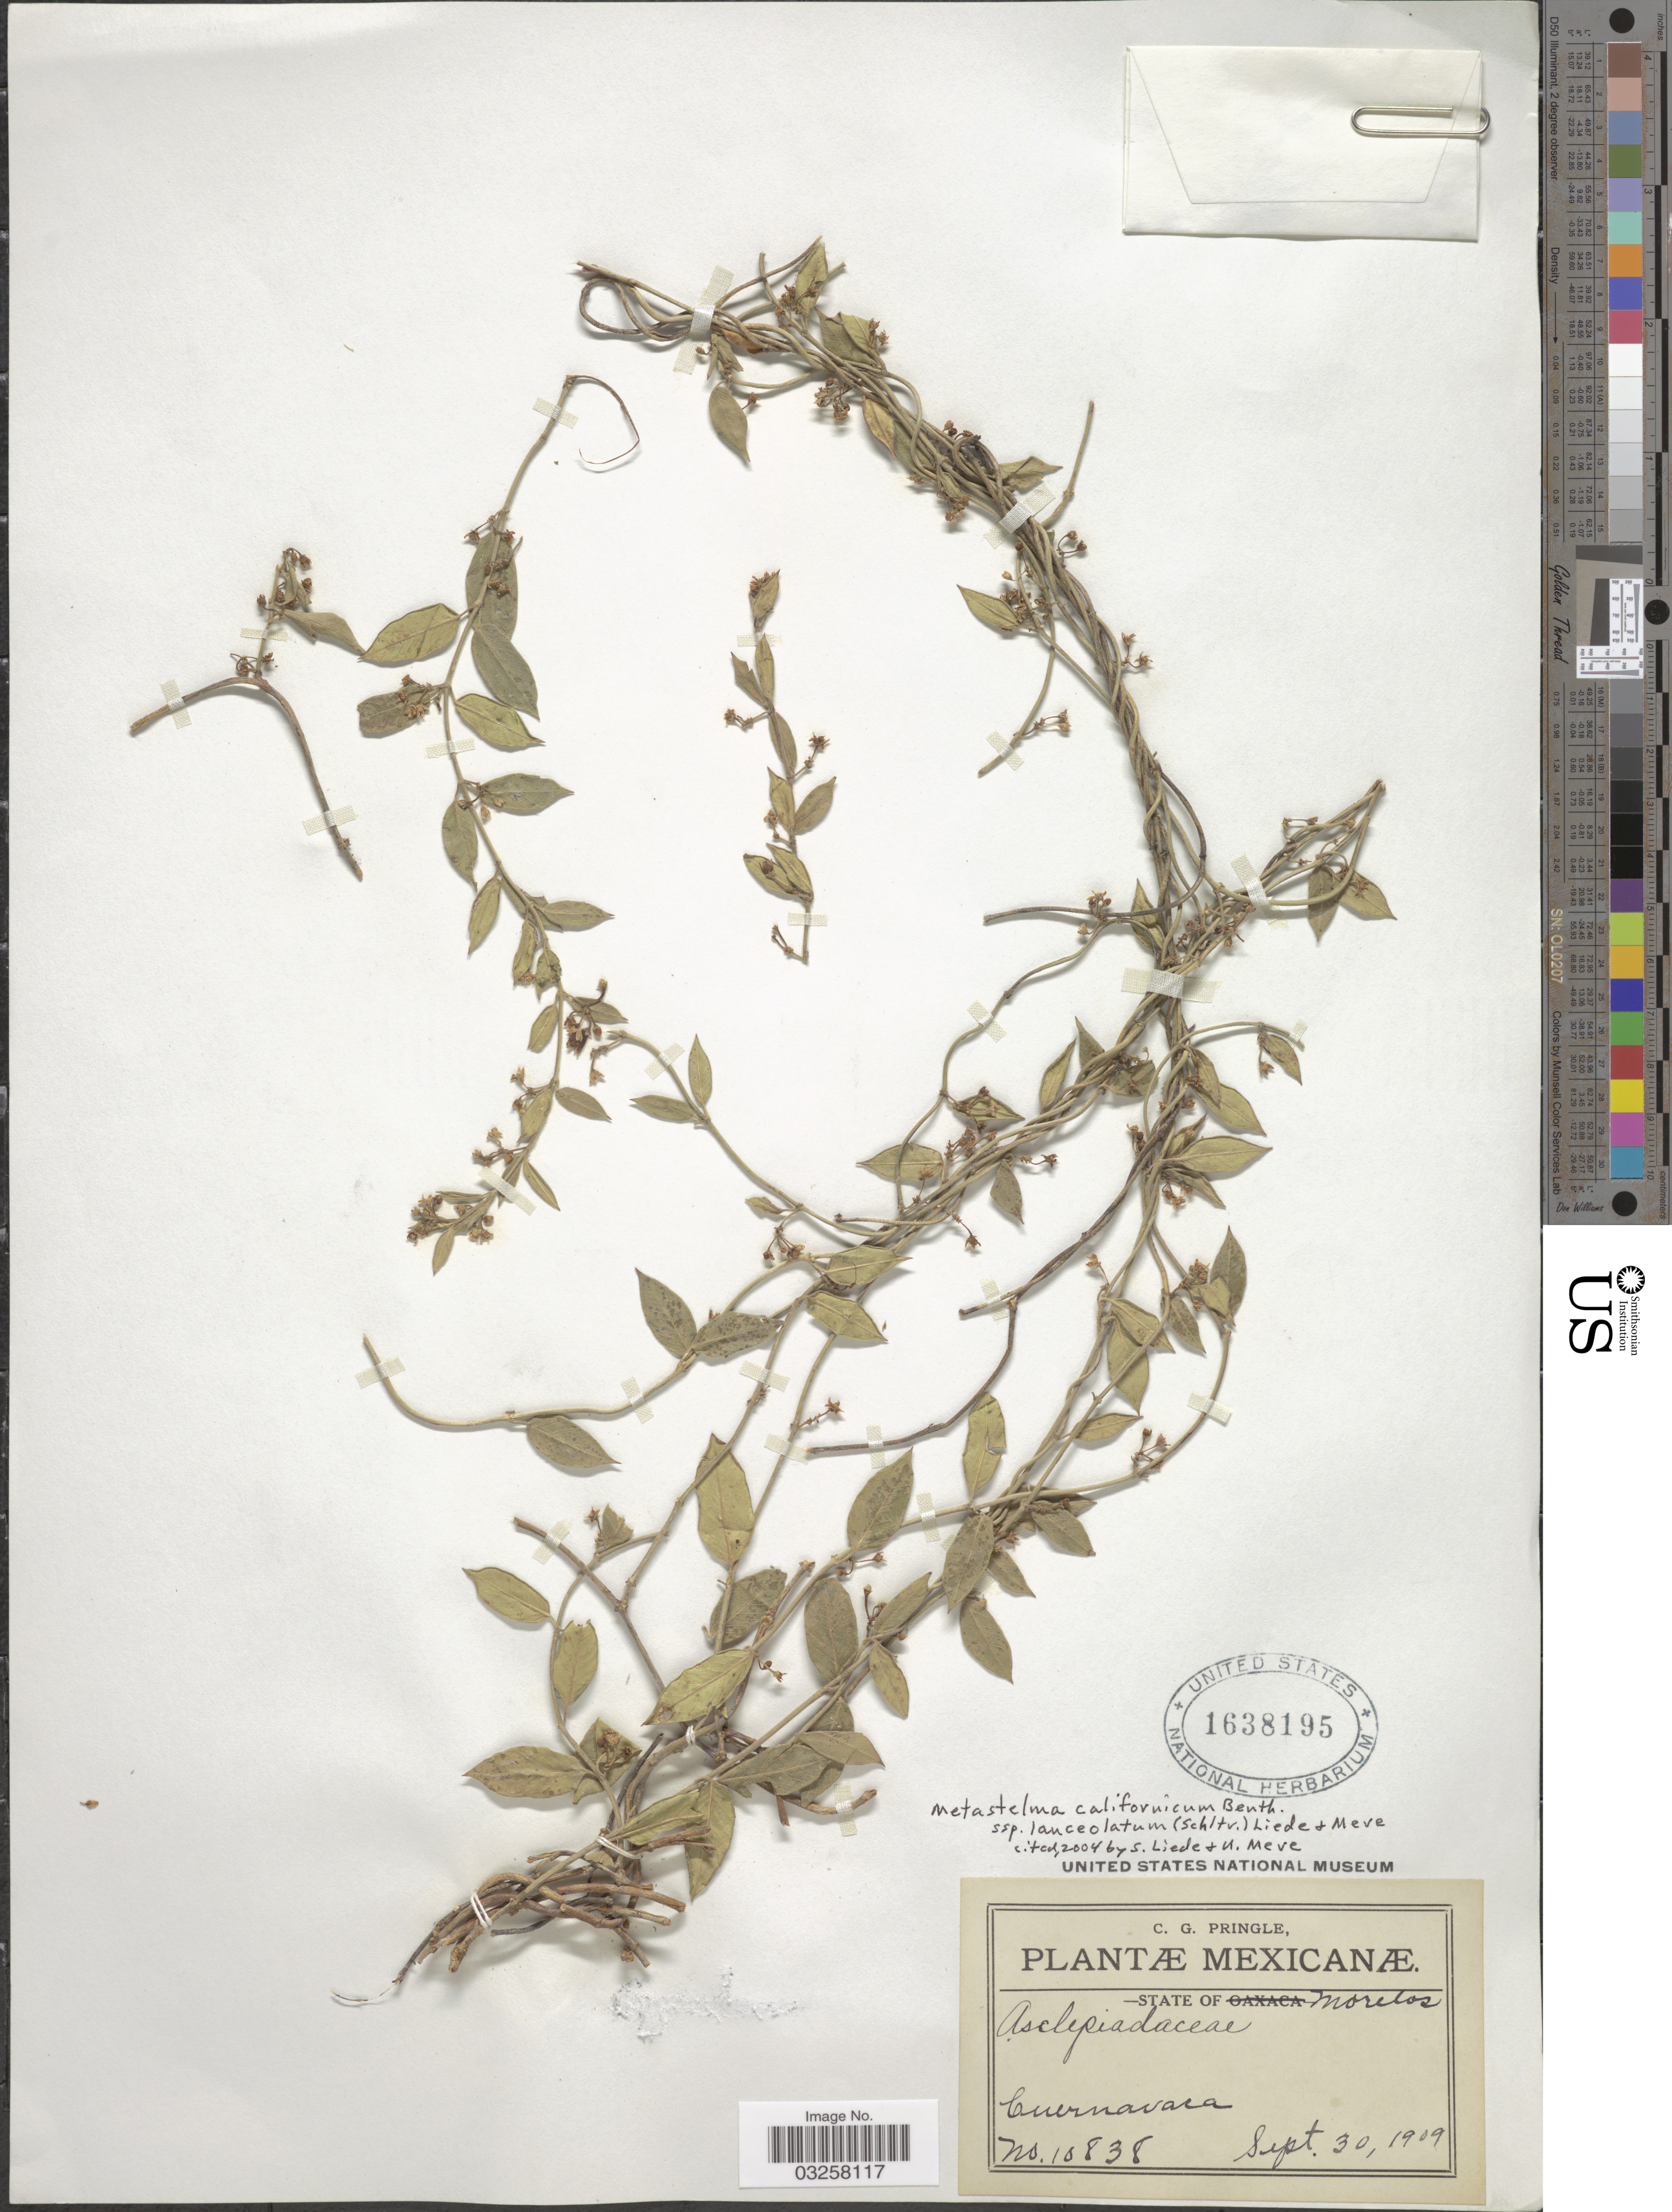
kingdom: Plantae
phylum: Tracheophyta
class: Magnoliopsida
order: Gentianales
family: Apocynaceae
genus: Metastelma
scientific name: Metastelma californicum subsp. lanceolatum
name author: (Schltr.) Liede & Meve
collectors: C. G. Pringle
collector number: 10838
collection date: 1909-09-30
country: Mexico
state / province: Morelos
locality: Cuernavaca.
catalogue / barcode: US 1638195